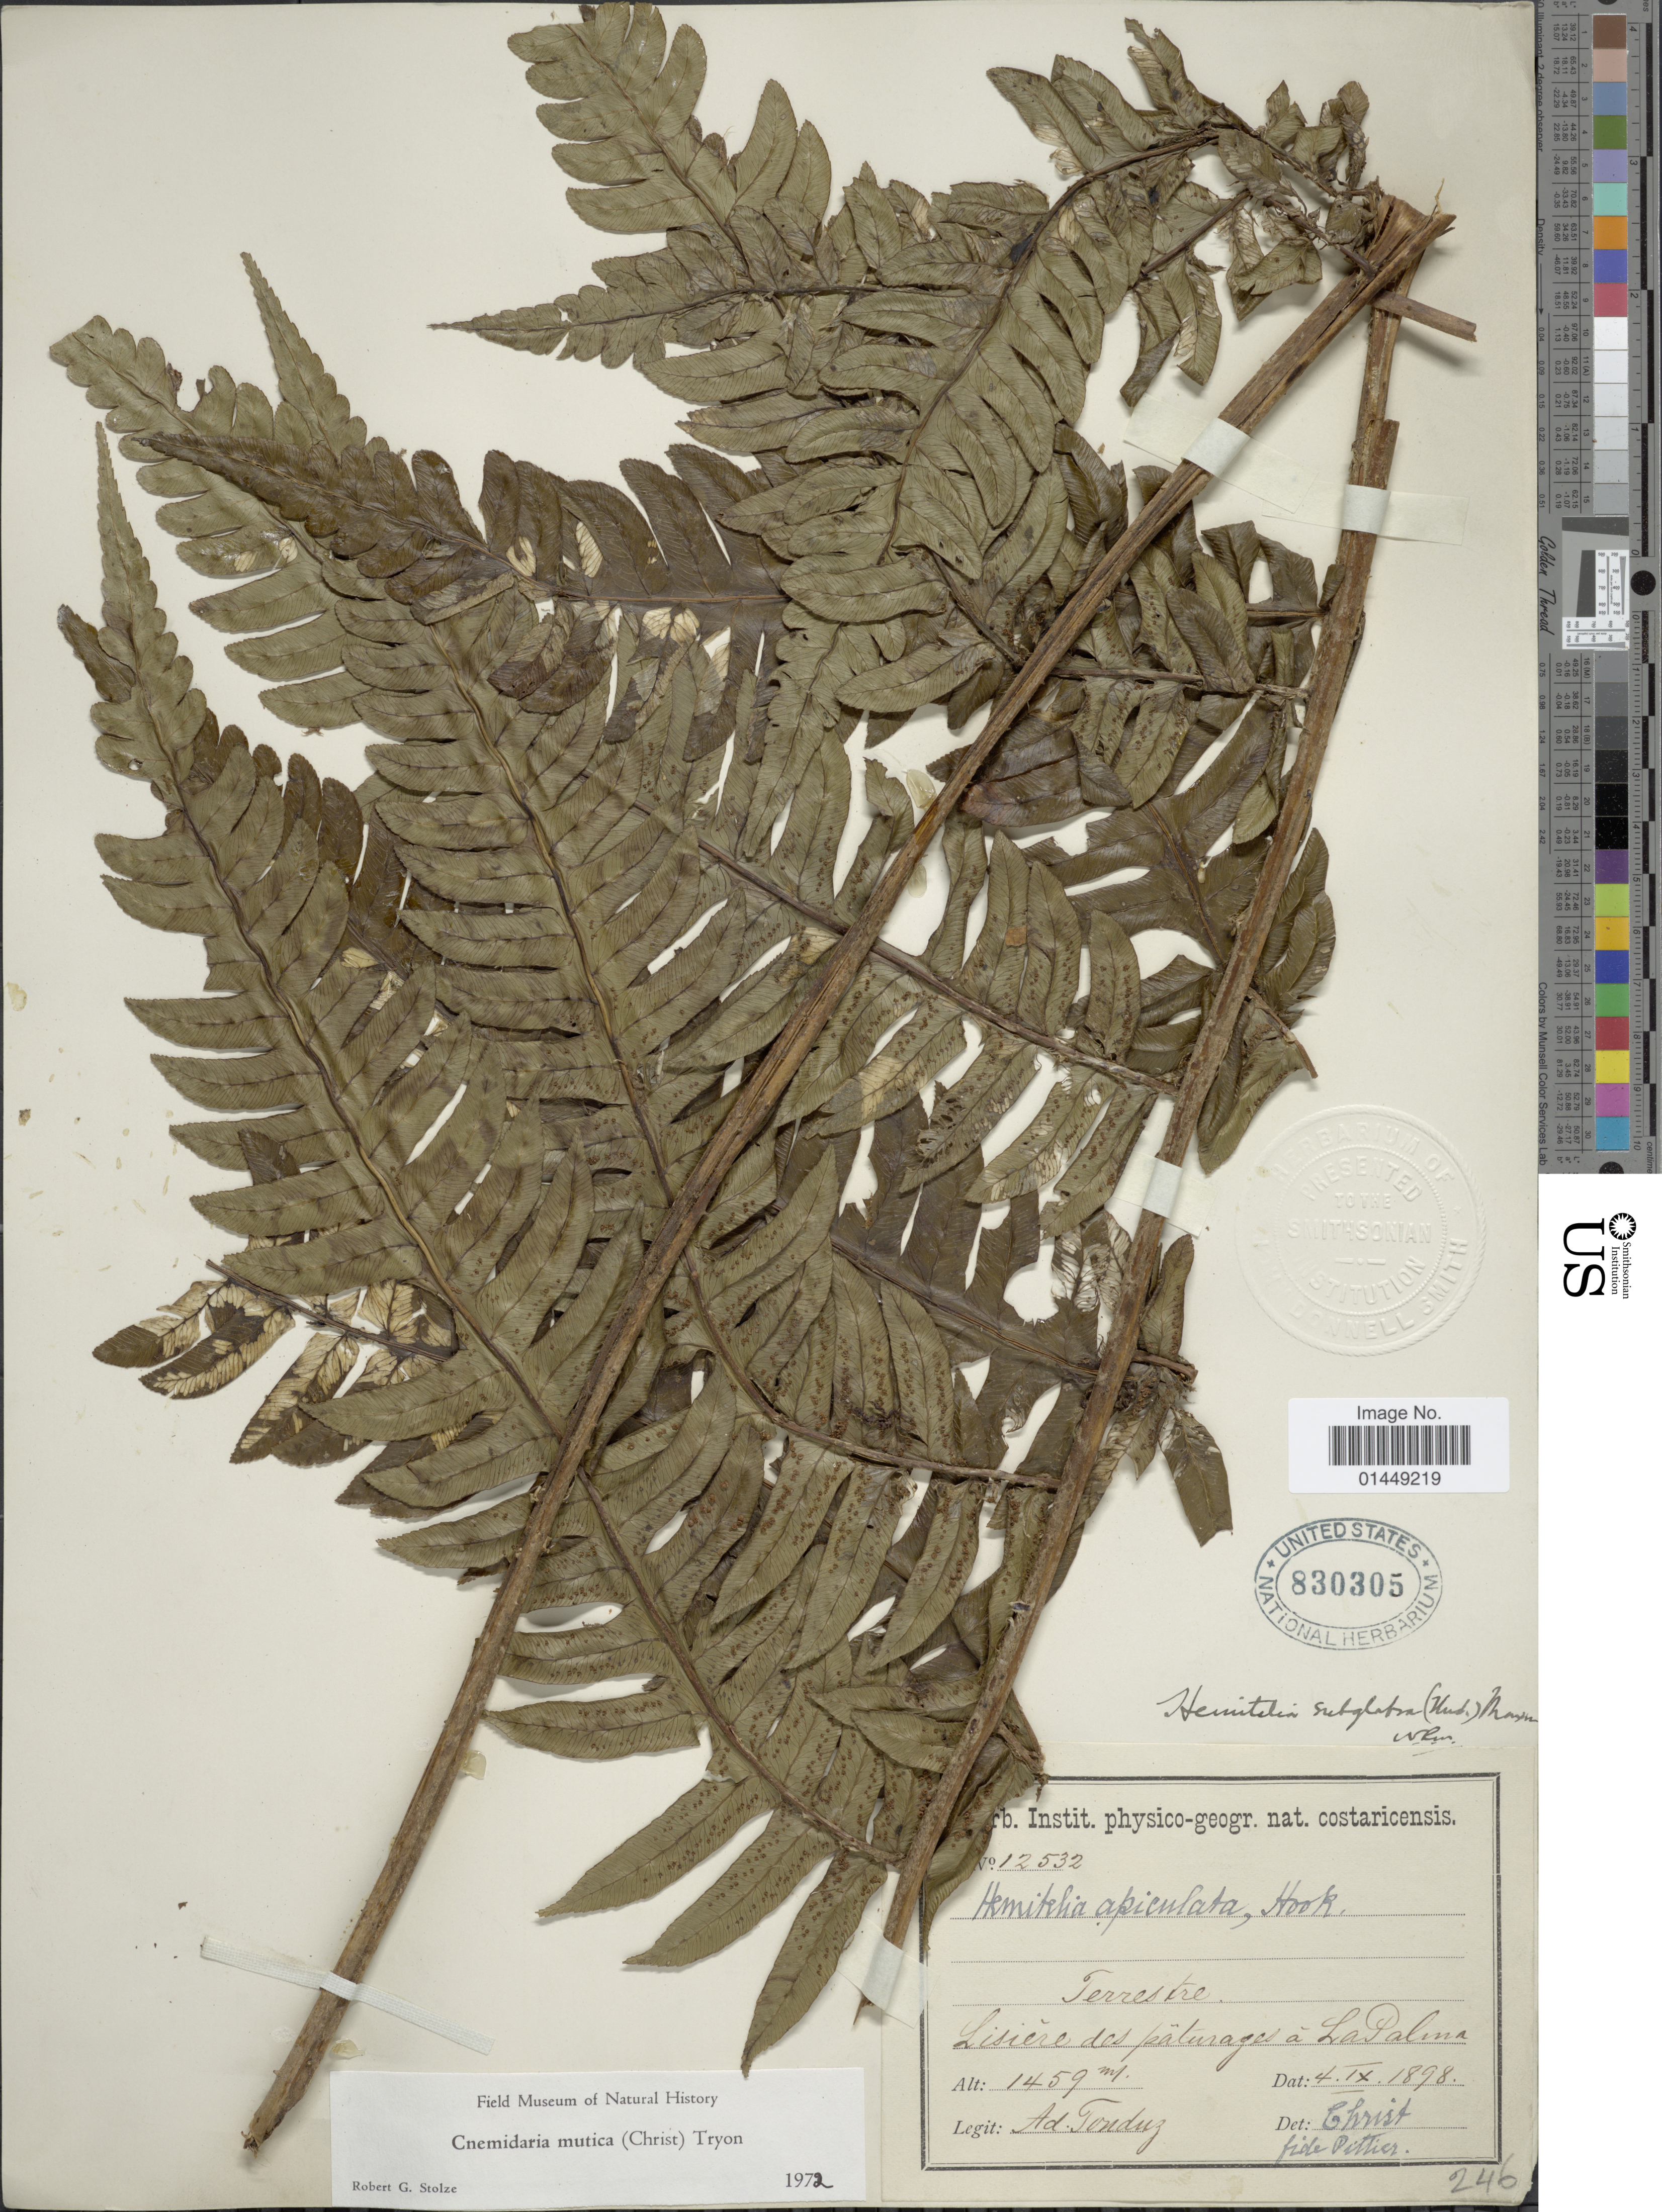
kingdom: Plantae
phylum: Tracheophyta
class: Polypodiopsida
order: Cyatheales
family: Cyatheaceae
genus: Cyathea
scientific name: Cyathea mutica var. mutica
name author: (Christ) Domin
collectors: A. Tonduz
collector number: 12532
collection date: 1898-09-04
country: Costa Rica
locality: Lisière des päturage á La Palma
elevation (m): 1459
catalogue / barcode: US 830305